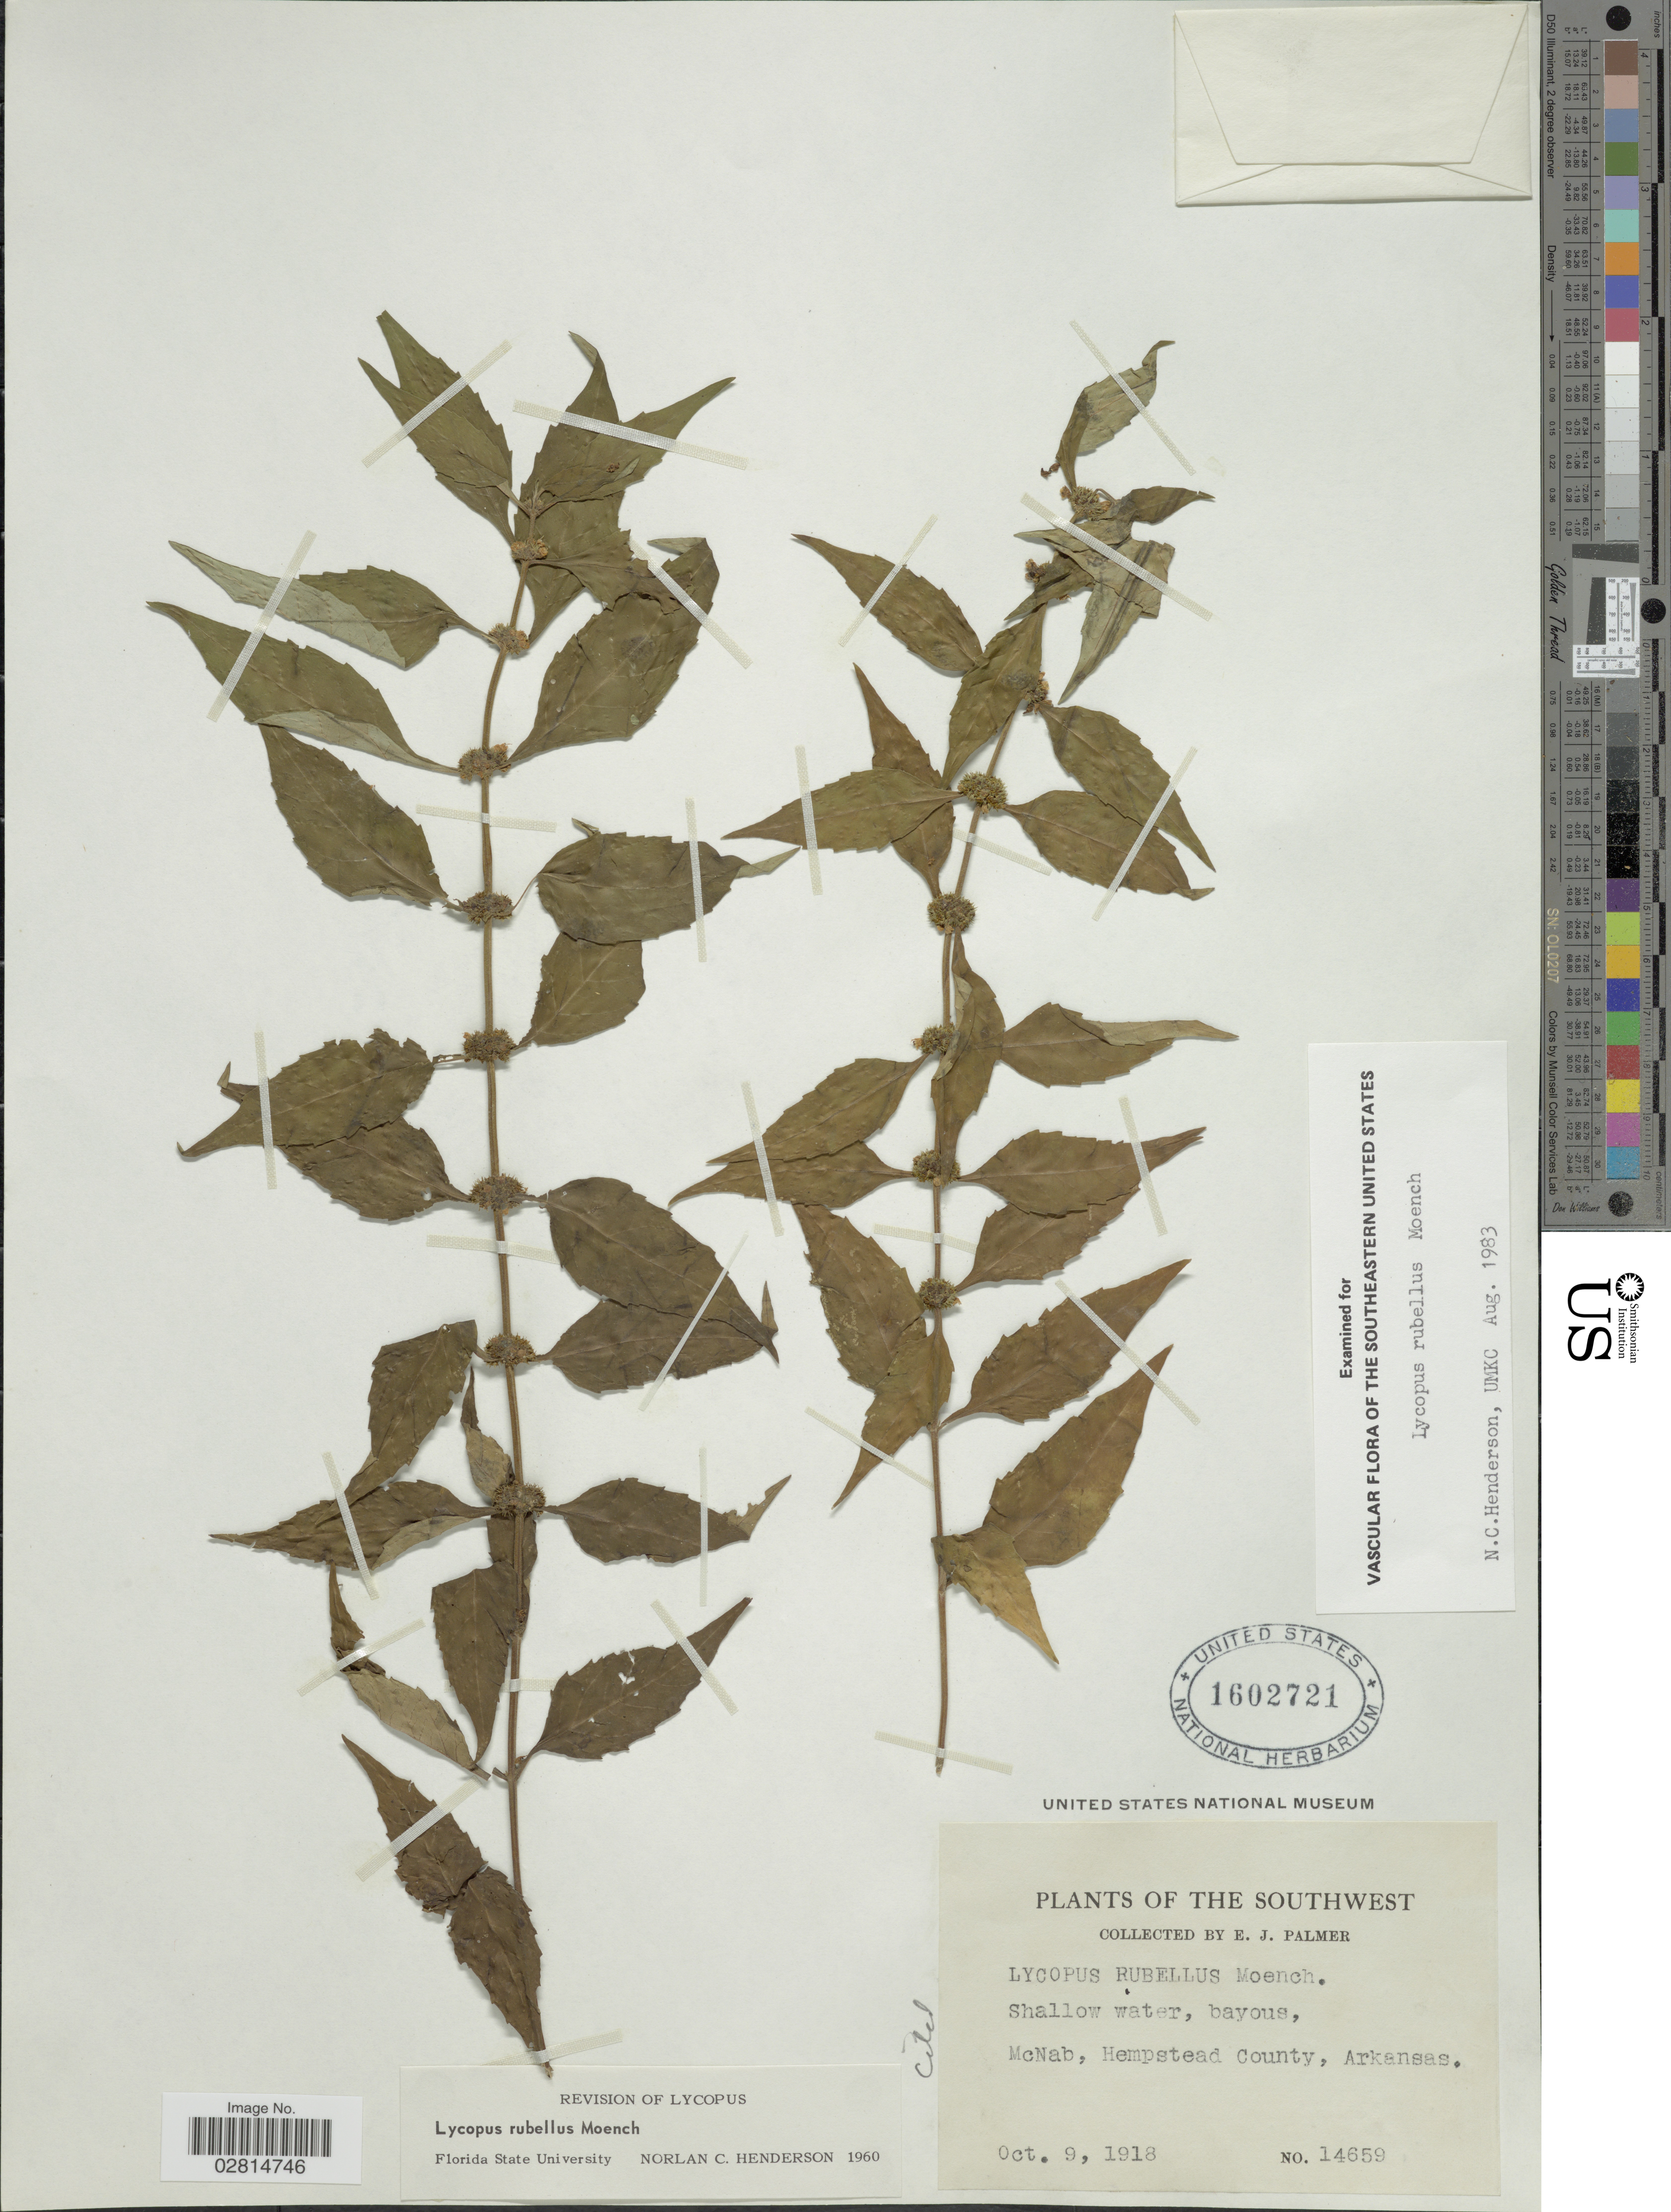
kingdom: Plantae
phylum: Tracheophyta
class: Magnoliopsida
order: Lamiales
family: Lamiaceae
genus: Lycopus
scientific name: Lycopus rubellus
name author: Moench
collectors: E. J. Palmer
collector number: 14659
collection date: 1918-10-09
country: United States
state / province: Arkansas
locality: The Southwest. McNab, Hempstead County.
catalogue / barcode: US 1602721